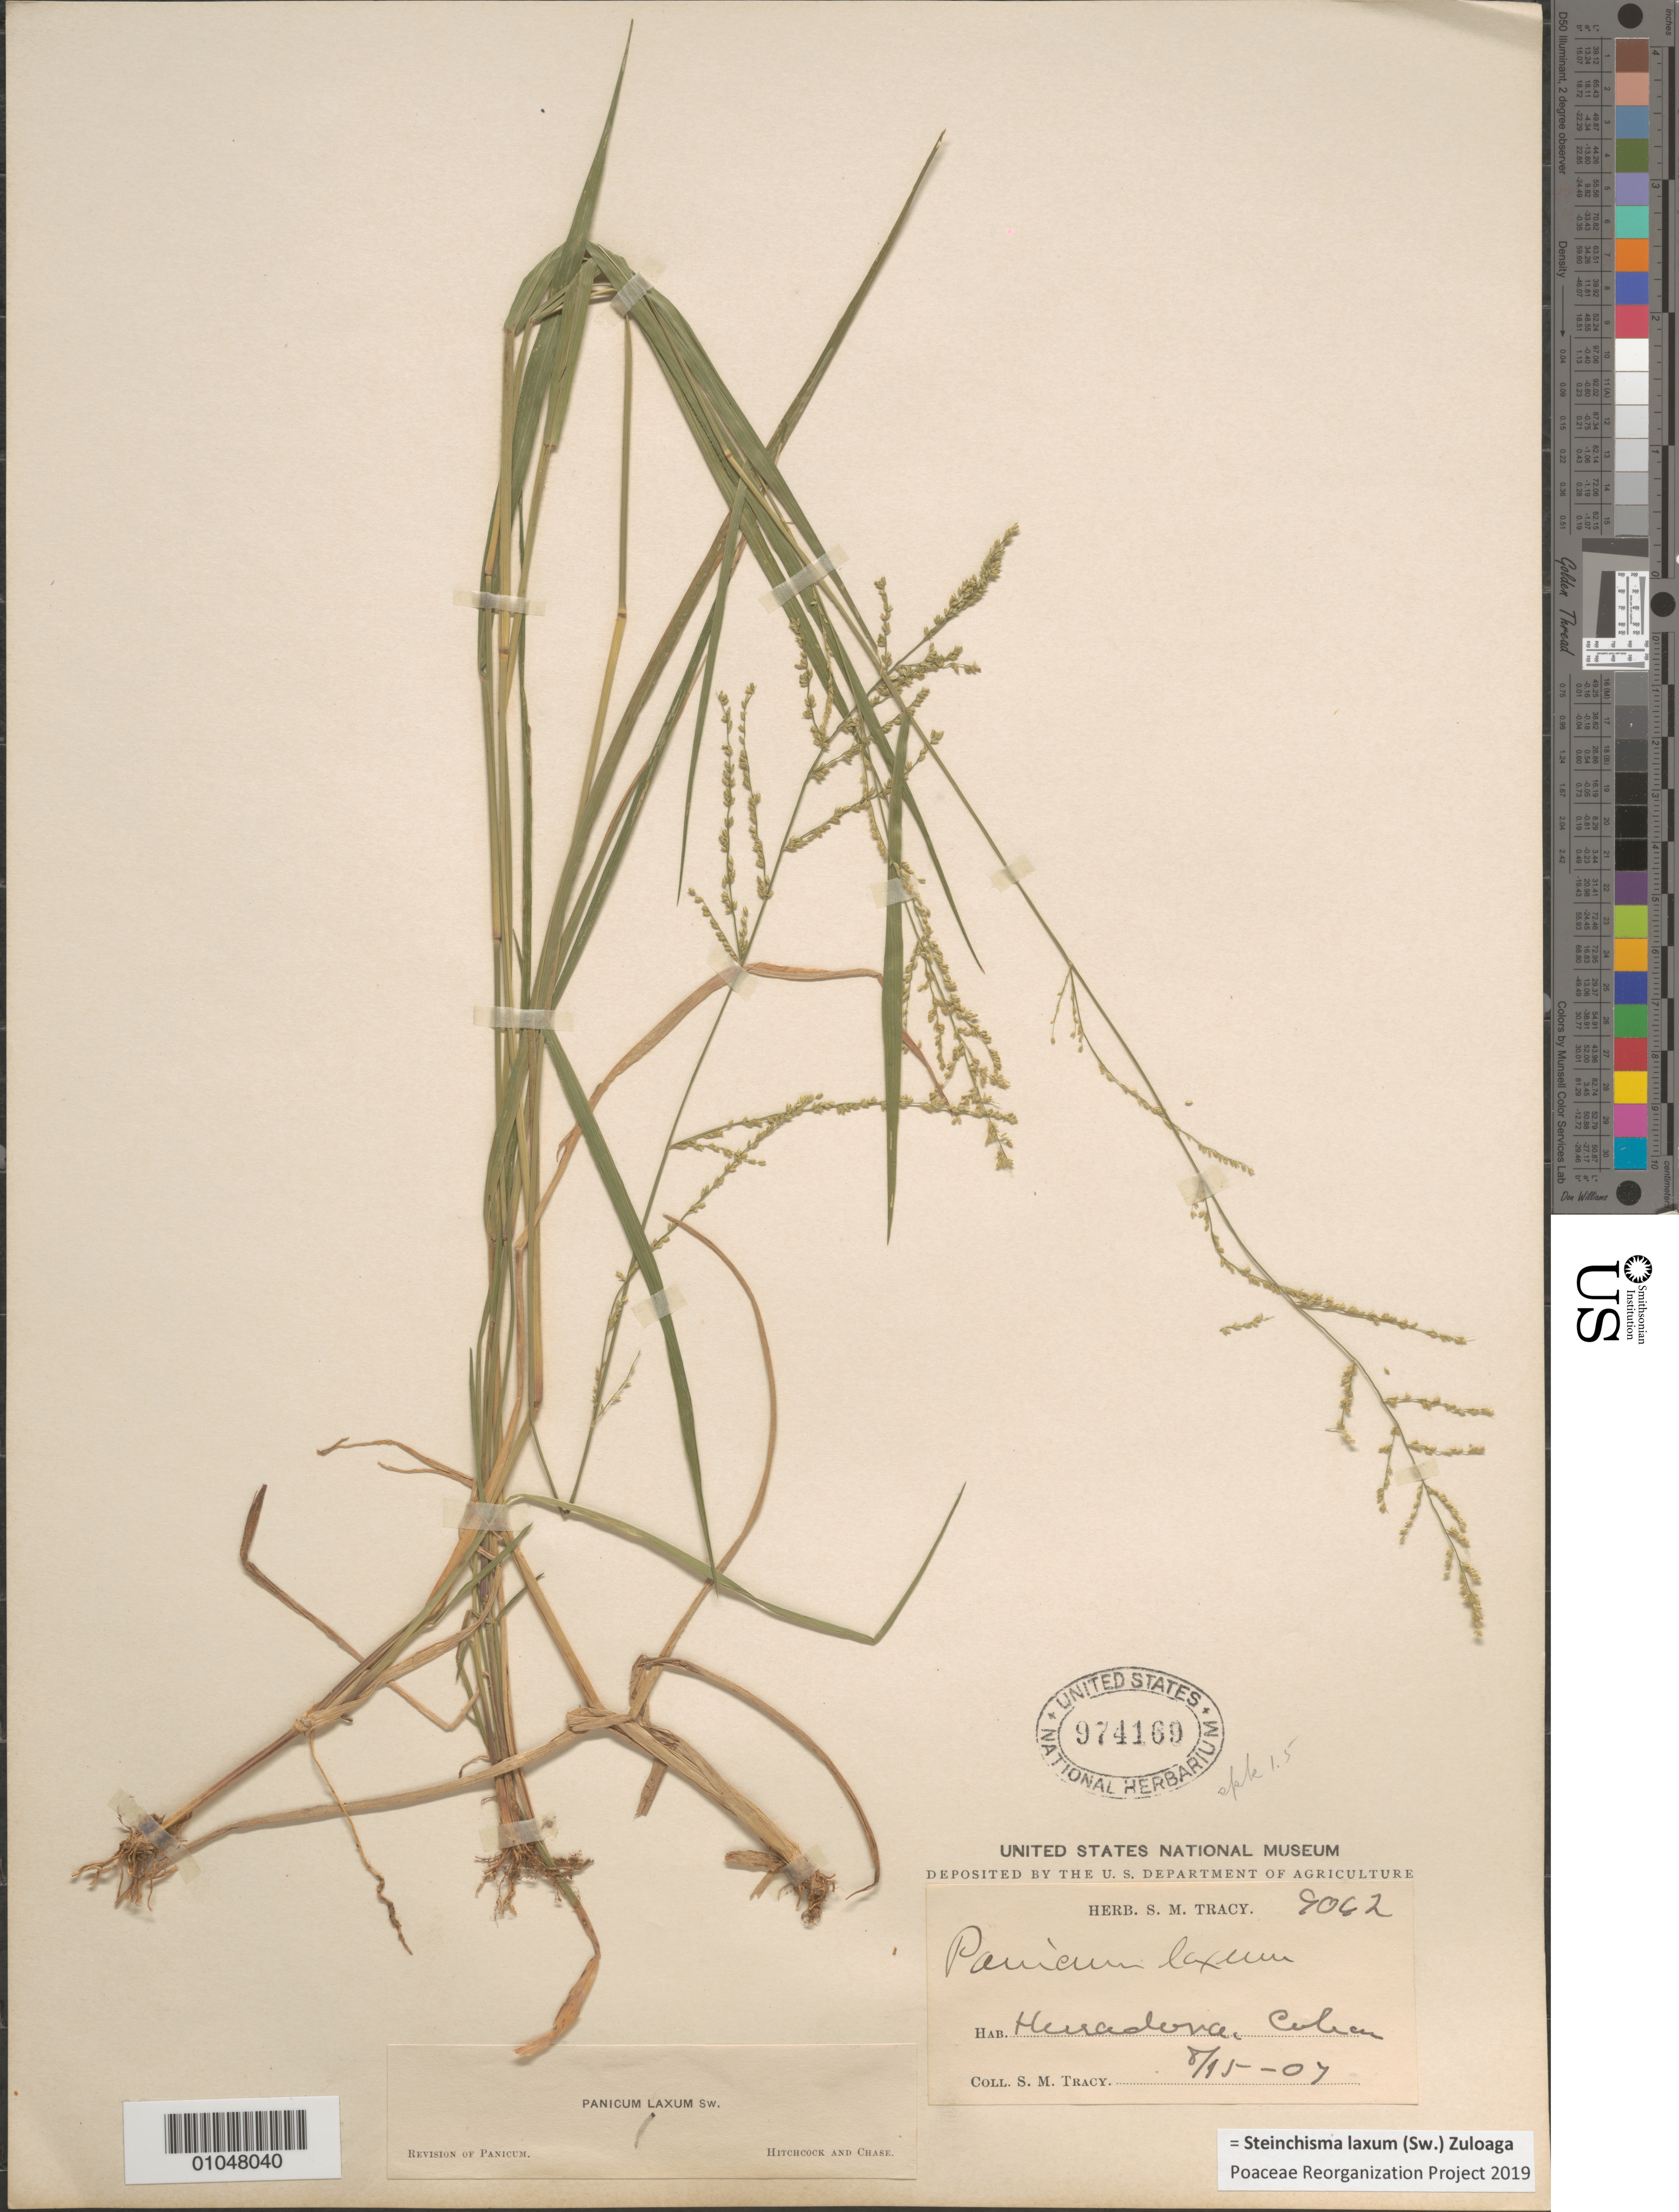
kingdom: Plantae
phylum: Tracheophyta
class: Liliopsida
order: Poales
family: Poaceae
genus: Panicum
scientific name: Panicum laxum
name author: Sw.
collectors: S. M. Tracy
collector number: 9062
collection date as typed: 15 Aug 1907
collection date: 1907-08-15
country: Cuba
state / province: Ciego de Ávila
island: Cuba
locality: Herradura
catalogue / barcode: US 974169